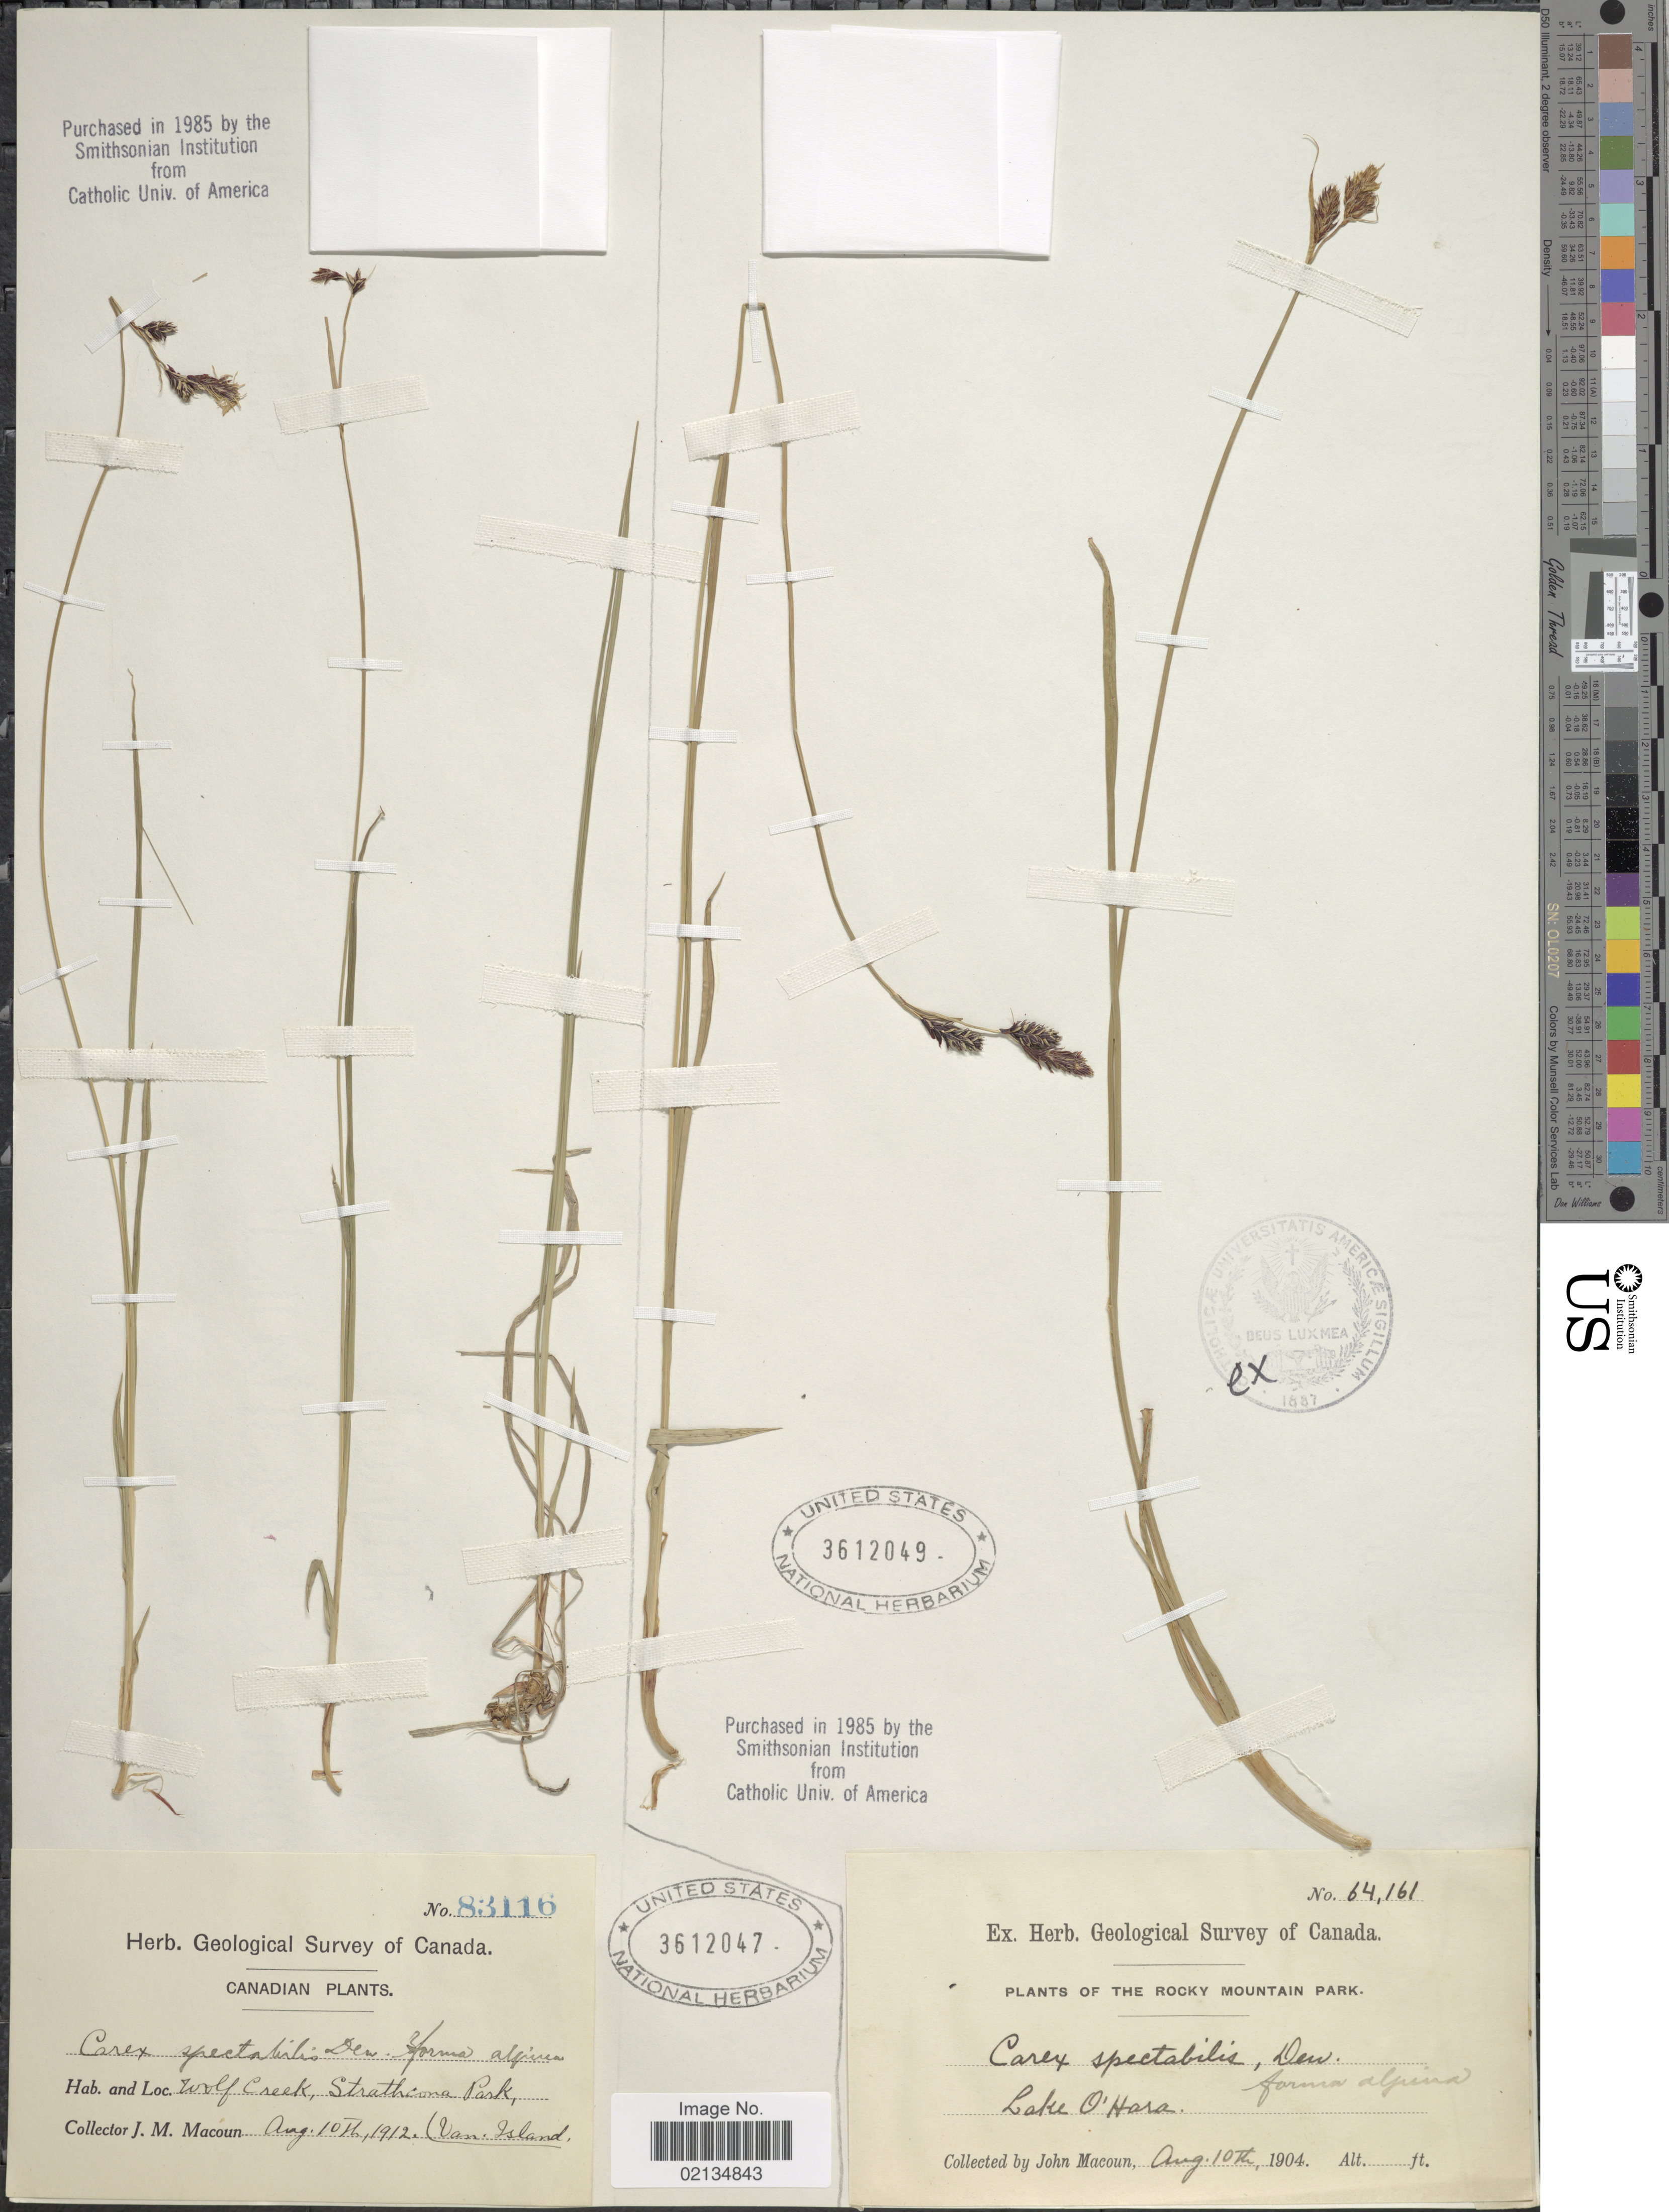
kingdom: Plantae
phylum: Tracheophyta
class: Liliopsida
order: Poales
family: Cyperaceae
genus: Carex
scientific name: Carex spectabilis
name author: Dewey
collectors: J. Macoun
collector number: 64161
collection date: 1904-08-10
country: Canada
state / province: British Columbia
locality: Rocky Mountain Park. Lake O 'Hara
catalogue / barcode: US 3612049-2